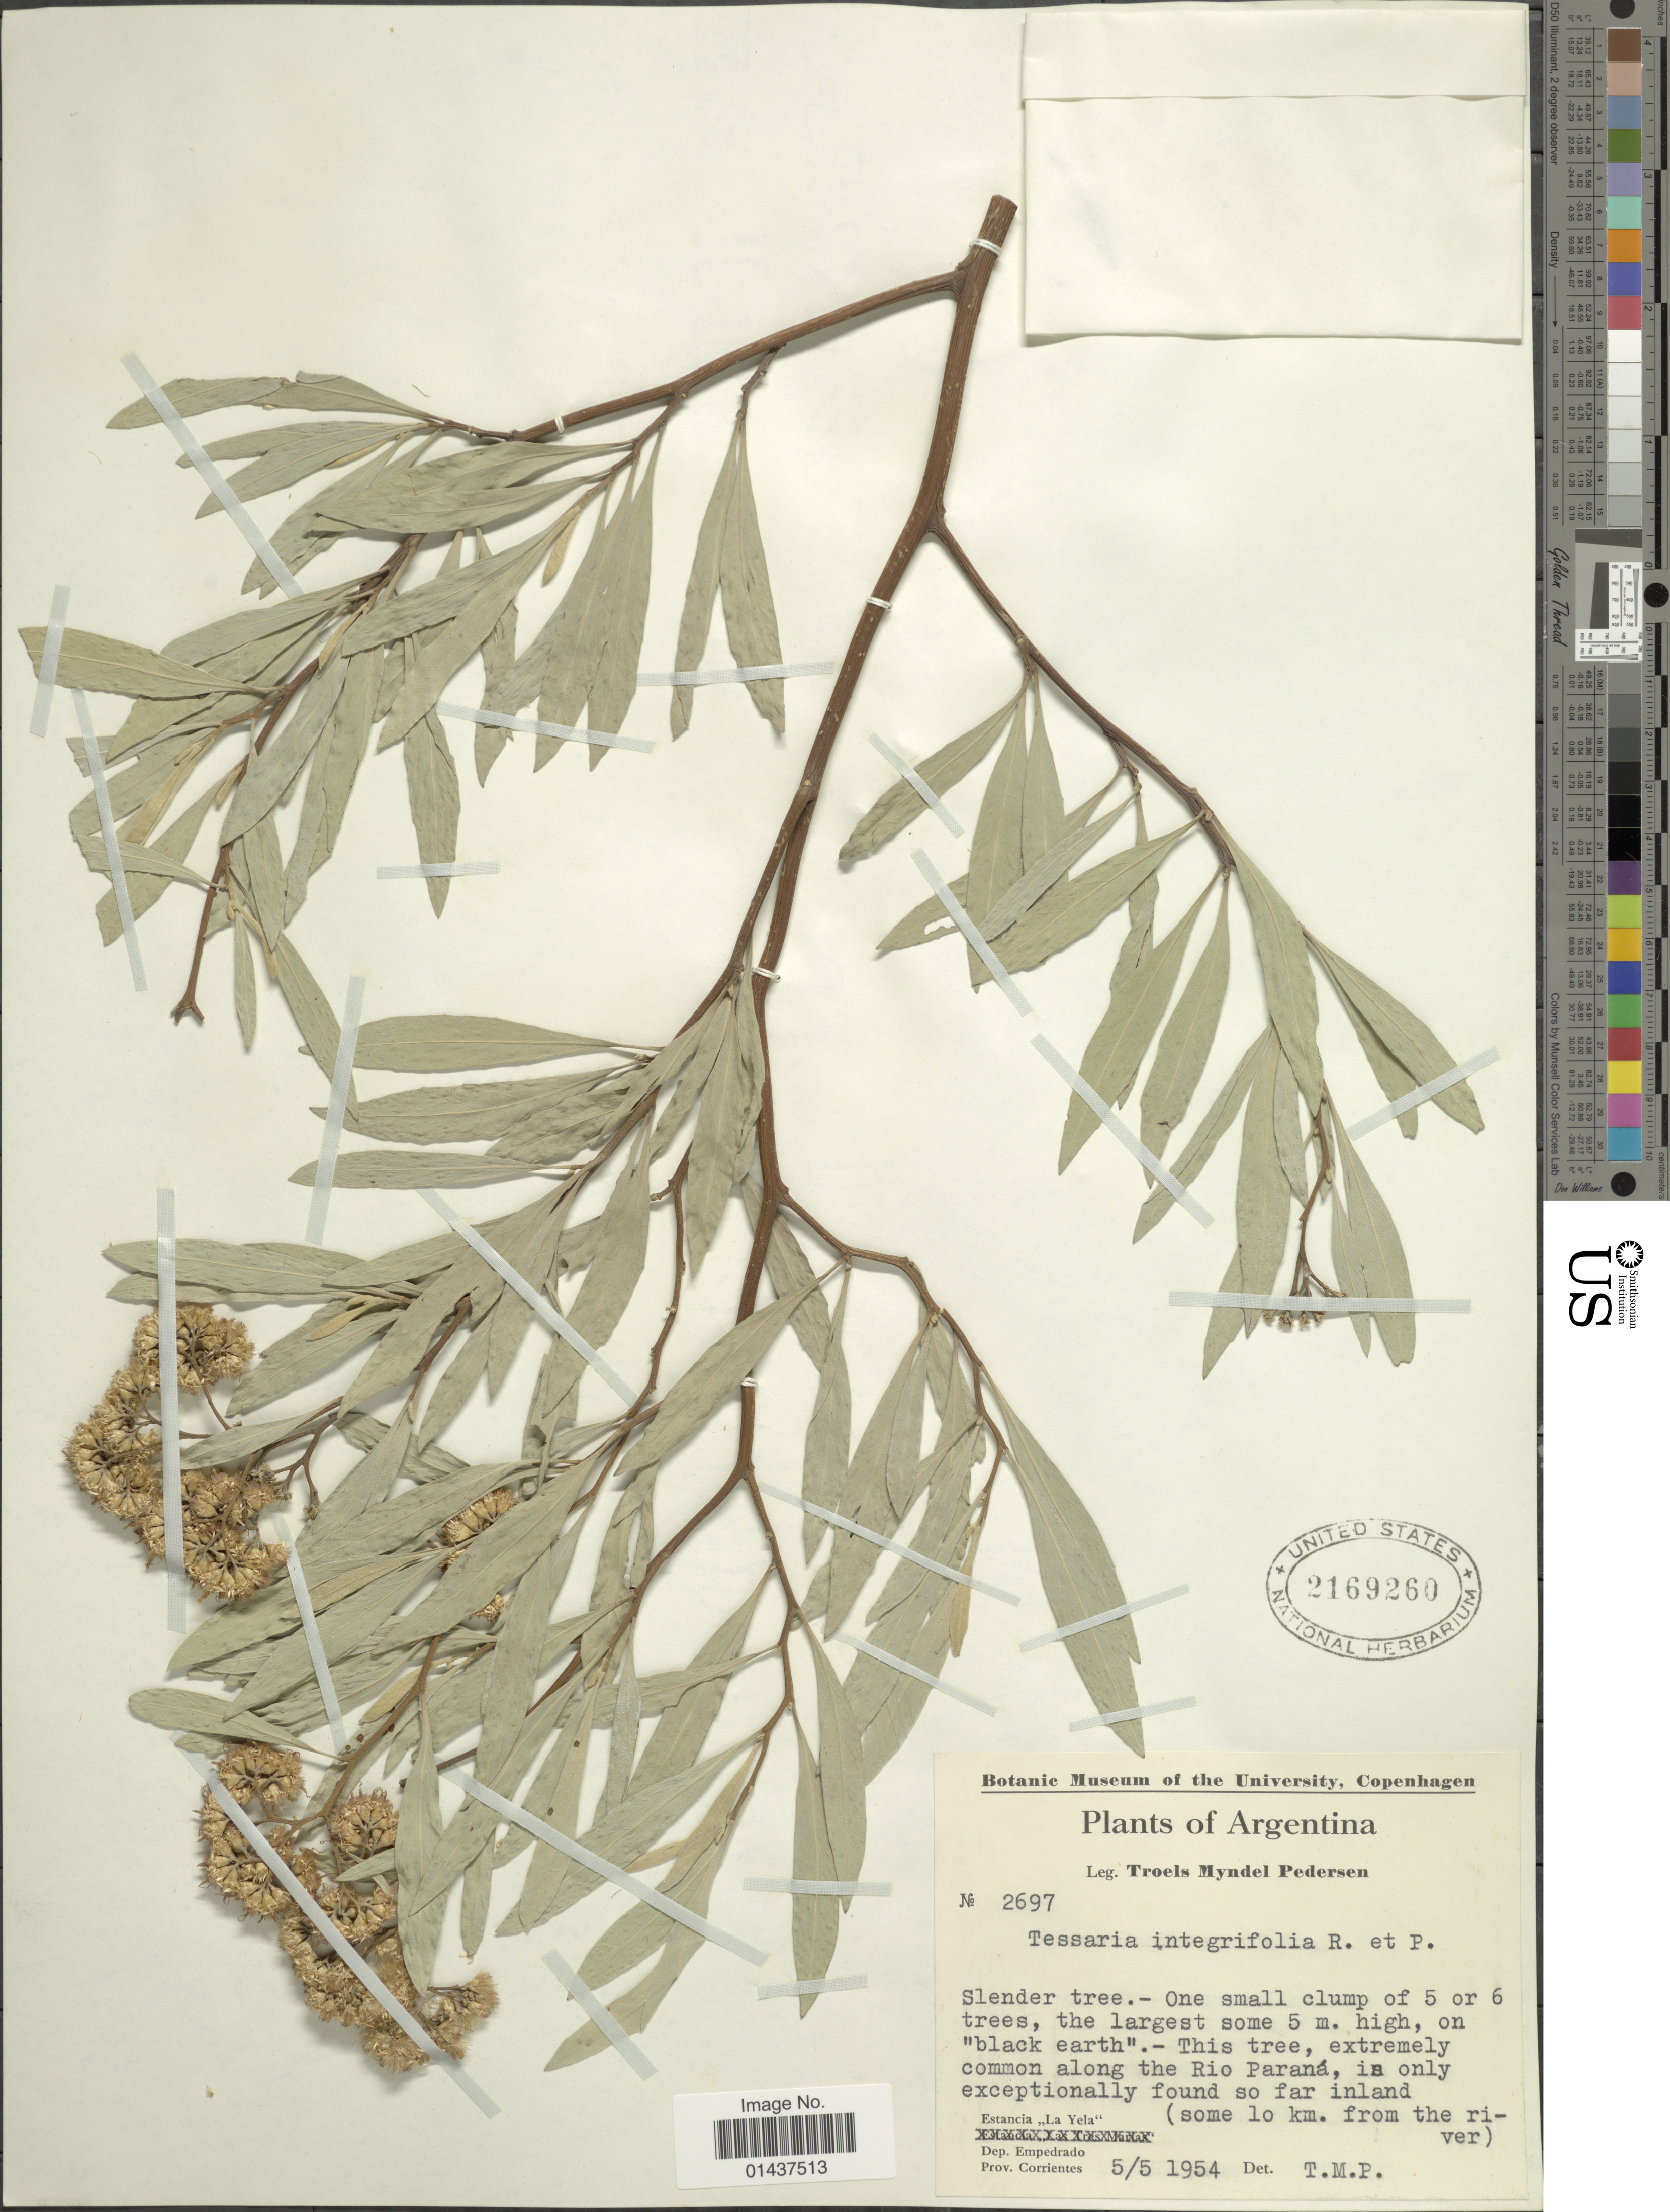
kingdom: Plantae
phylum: Tracheophyta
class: Magnoliopsida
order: Asterales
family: Asteraceae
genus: Tessaria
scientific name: Tessaria integrifolia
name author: Ruiz & Pav.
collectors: T. Pederson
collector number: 2697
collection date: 1954-05-05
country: Argentina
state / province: Corrientes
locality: Extremely common along the Rio Paraná, in only exceptionally found so far inland (some 10 km. from the river, Estancia ,,La Yela', Dep Empedrado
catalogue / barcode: US 2169260